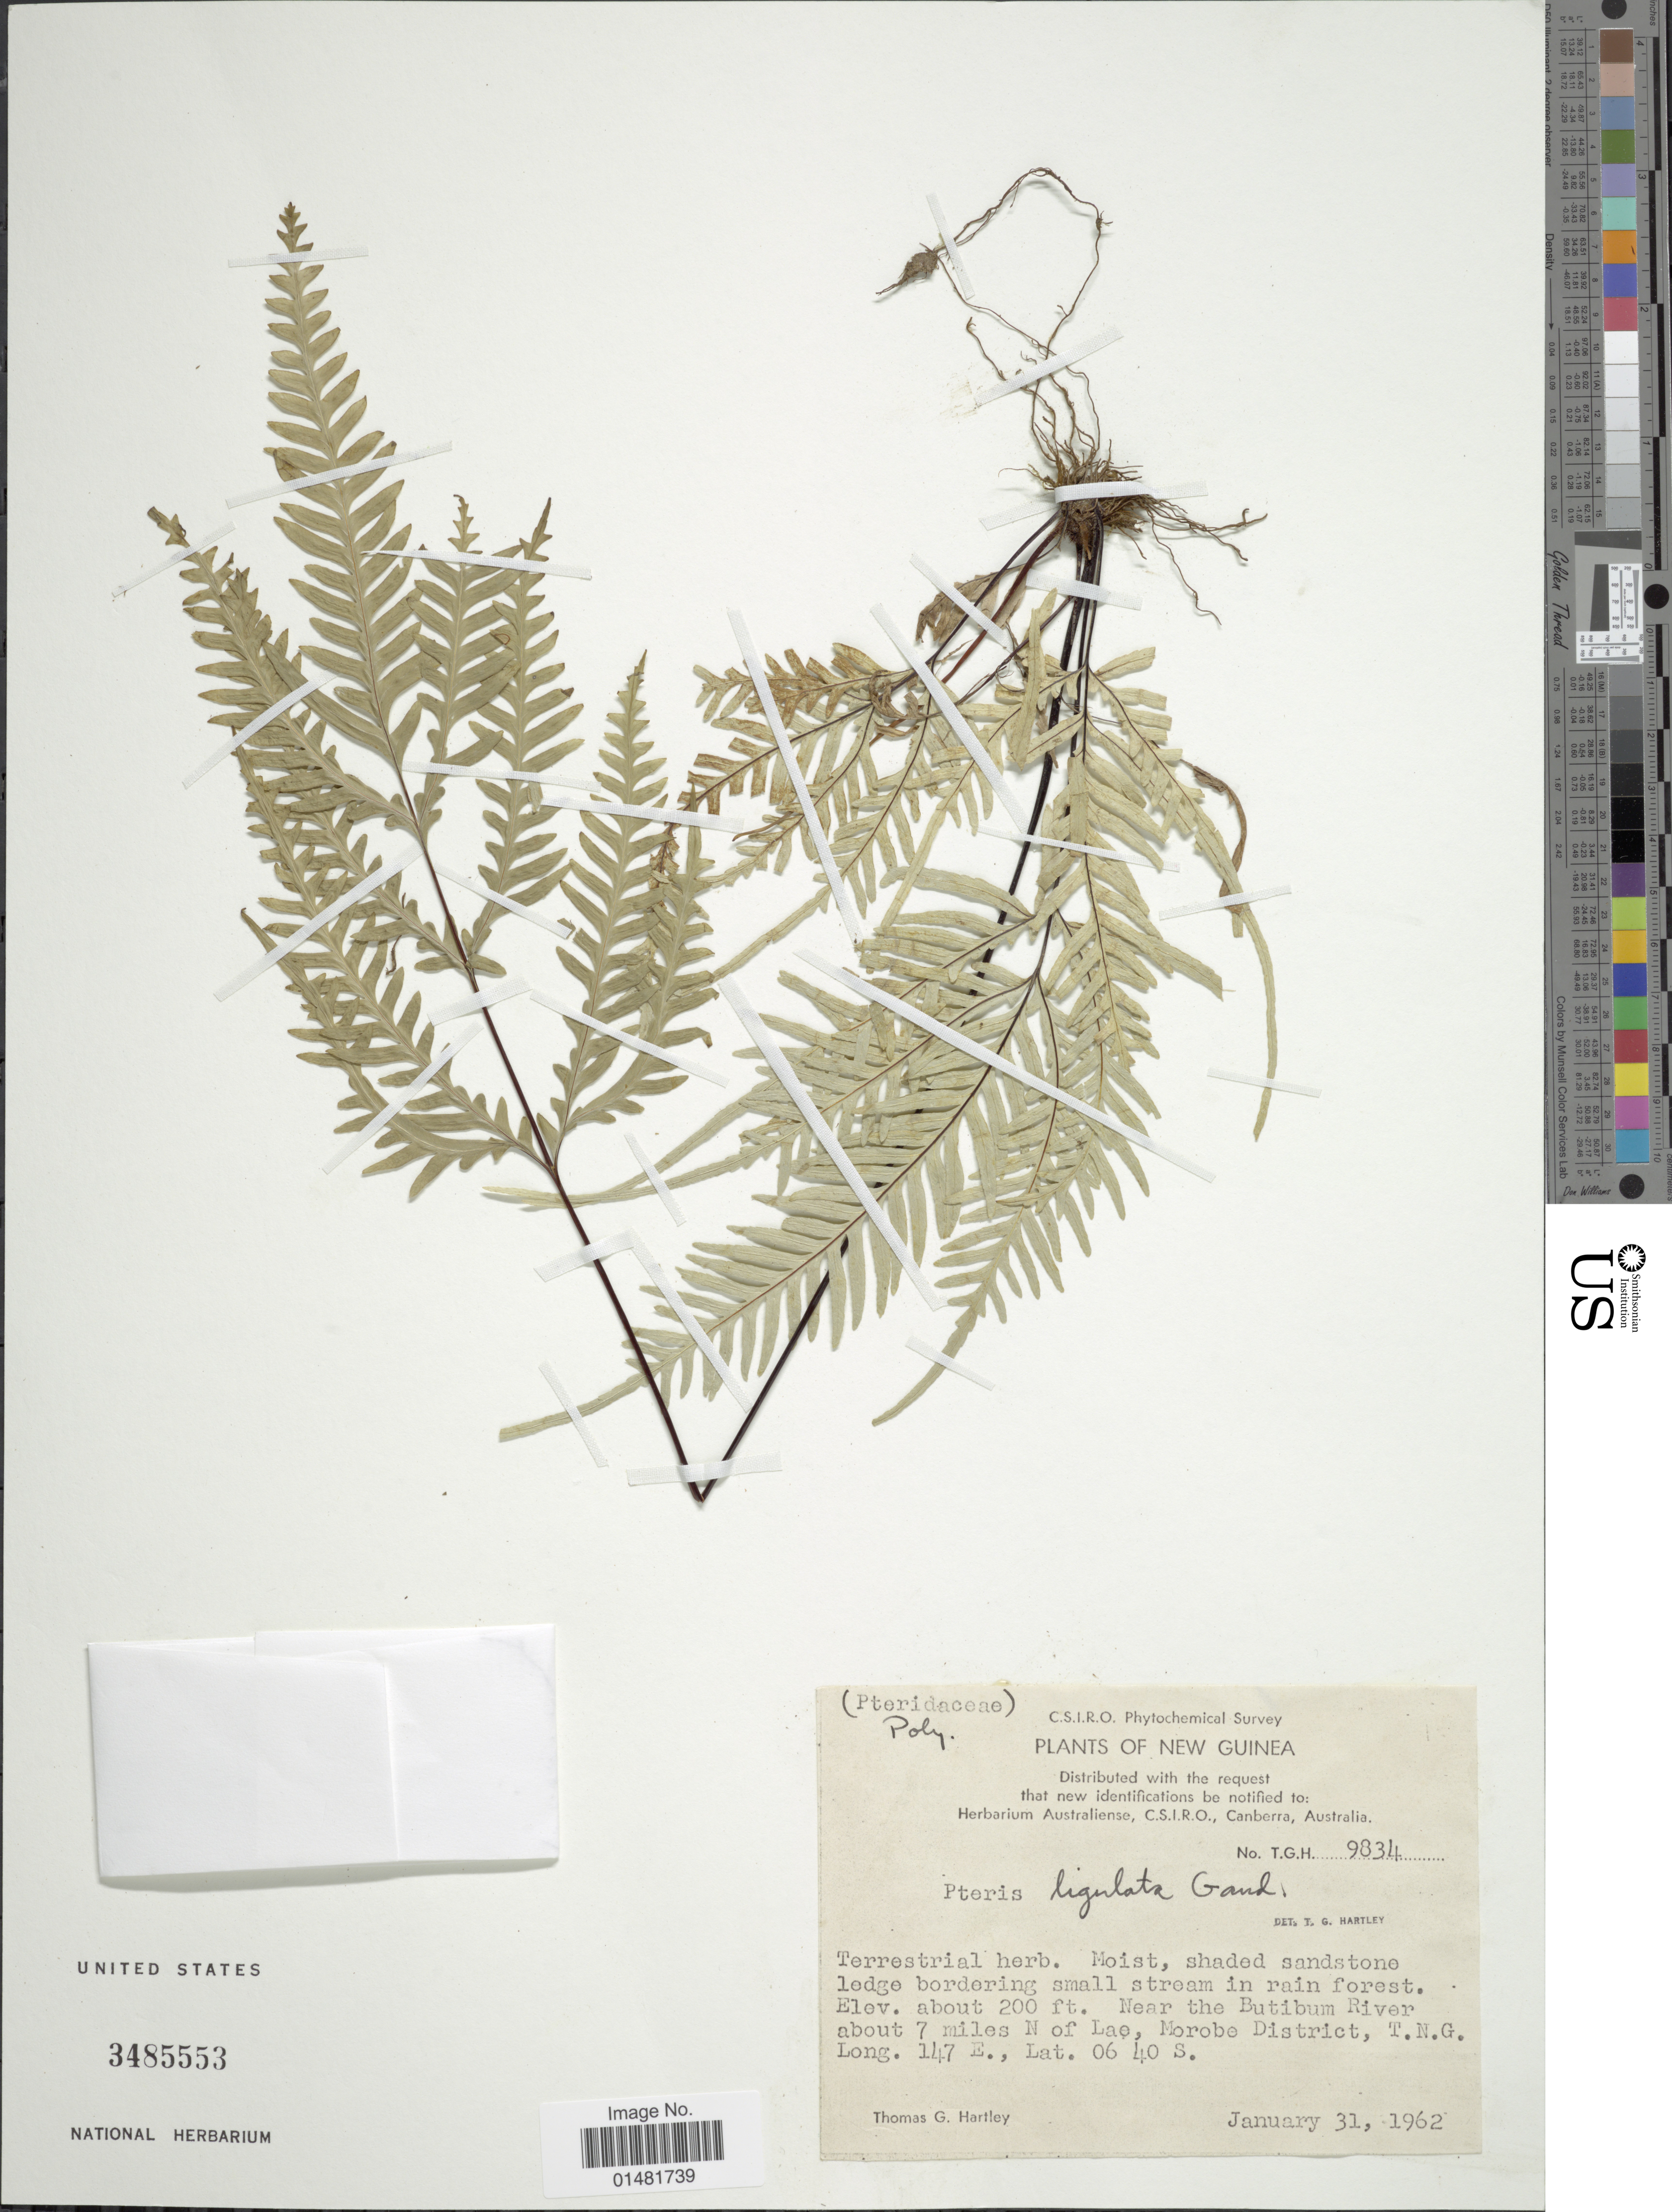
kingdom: Plantae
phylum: Tracheophyta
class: Polypodiopsida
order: Polypodiales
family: Pteridaceae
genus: Pteris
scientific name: Pteris ligulata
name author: Gaudich.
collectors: T. G. Hartley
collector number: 9834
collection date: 1962-01-31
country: Papua New Guinea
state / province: Morobe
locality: Near the Butibum River about 7 miles N of Lae, Morobe District, T.N.G.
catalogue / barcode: US 3485553